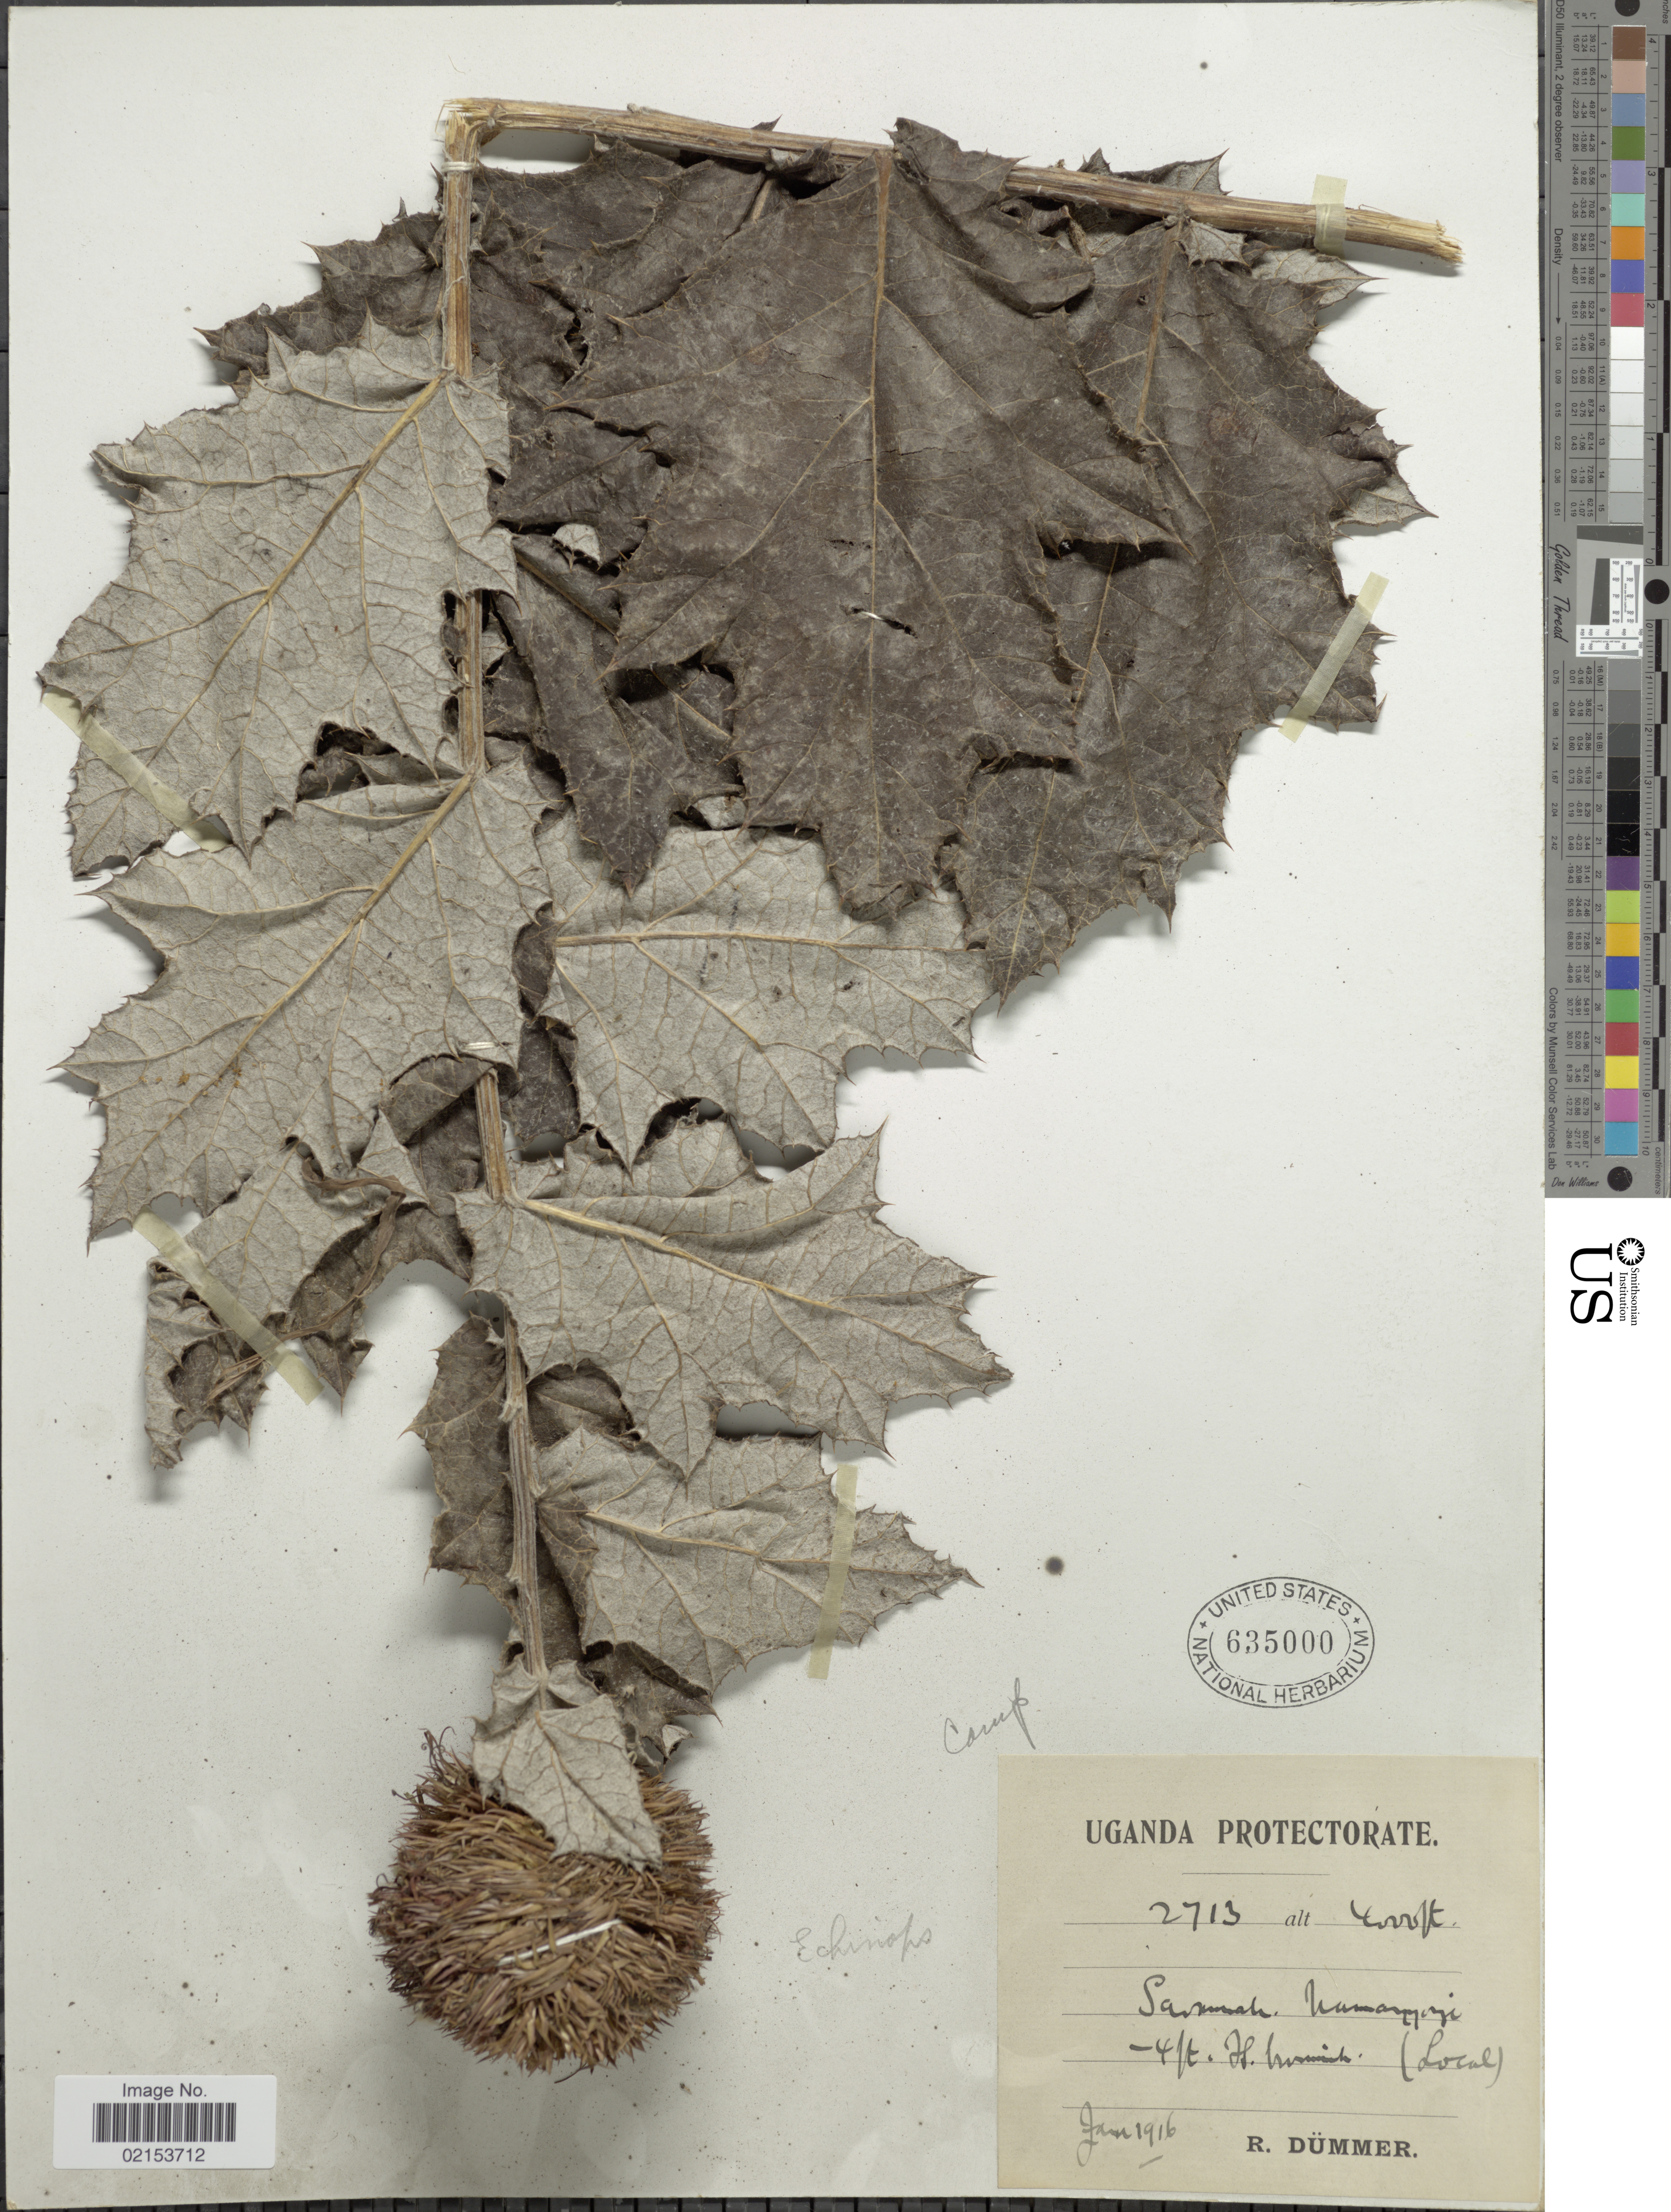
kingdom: Plantae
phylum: Tracheophyta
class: Magnoliopsida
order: Asterales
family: Asteraceae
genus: Echinops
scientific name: Echinops amplexicaulis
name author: Oliv.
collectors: R. A. Dümmer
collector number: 2713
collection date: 1916-01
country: Uganda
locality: Namanyonyi.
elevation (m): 1219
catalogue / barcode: US 635000